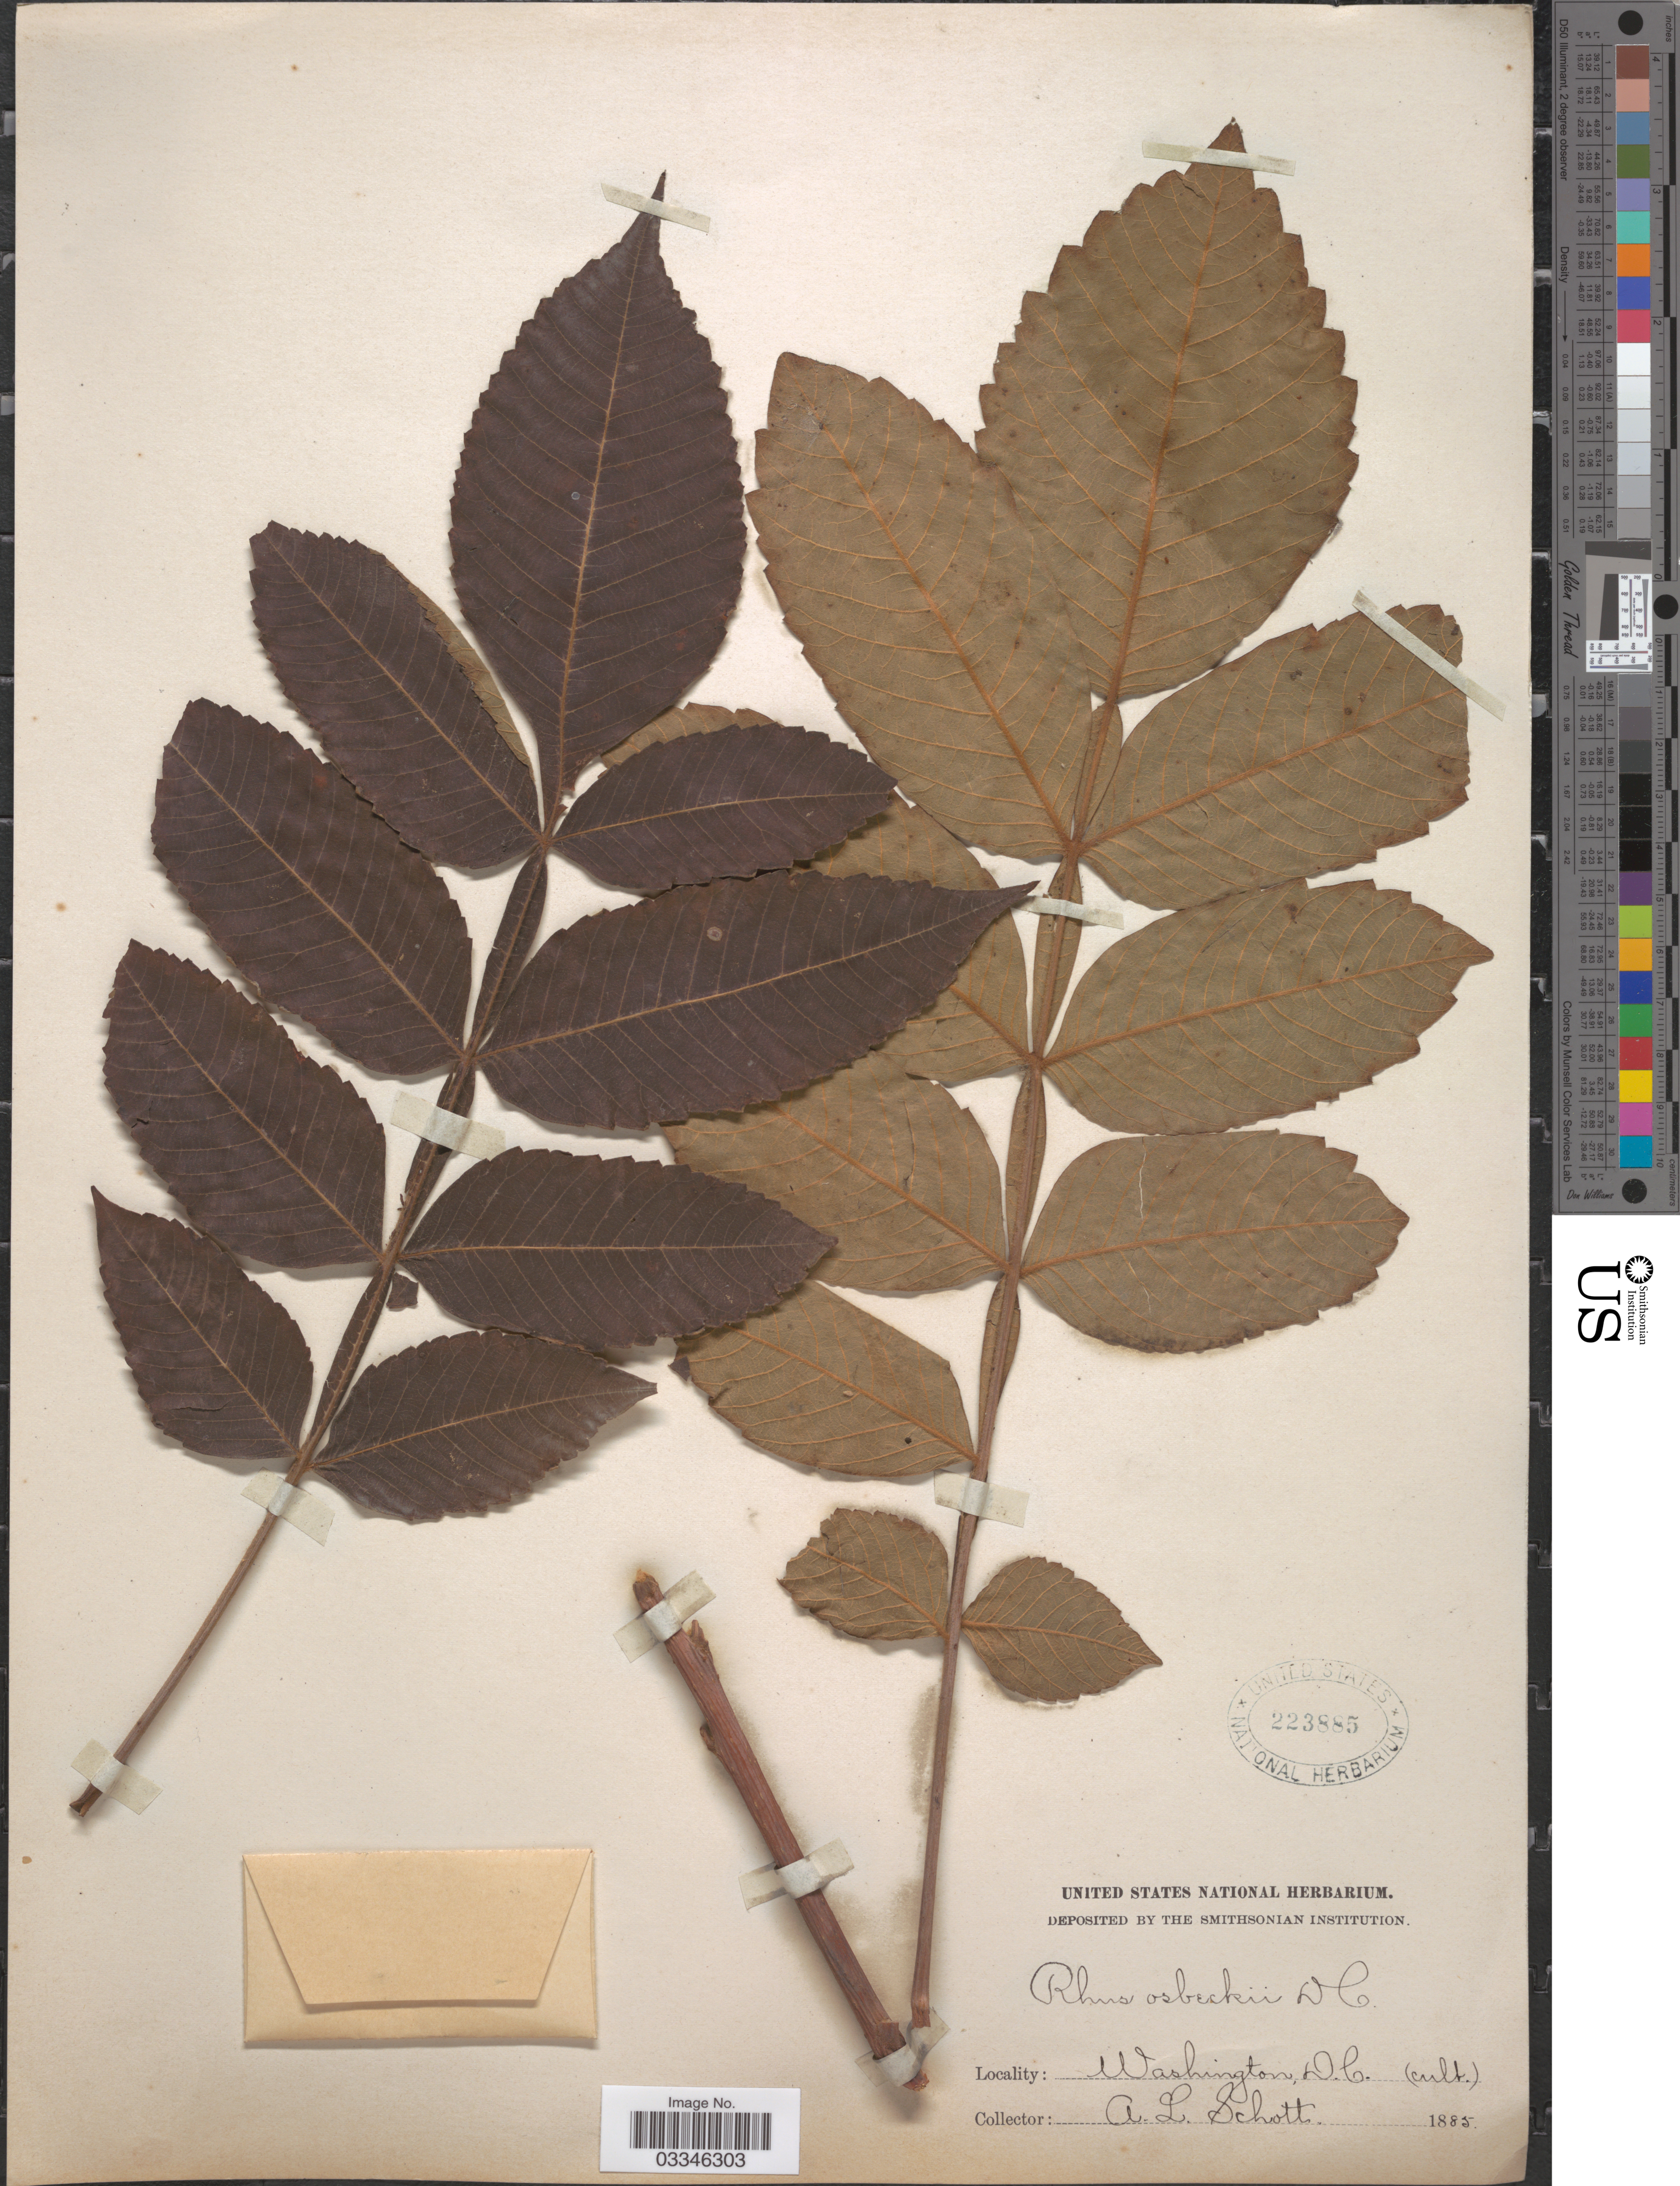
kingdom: Plantae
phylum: Tracheophyta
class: Magnoliopsida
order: Sapindales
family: Anacardiaceae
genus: Rhus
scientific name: Rhus osbeckii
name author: Steud.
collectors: A. L. Schott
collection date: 1885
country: United States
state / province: District of Columbia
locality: Washington, D.C.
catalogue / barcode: US 223885